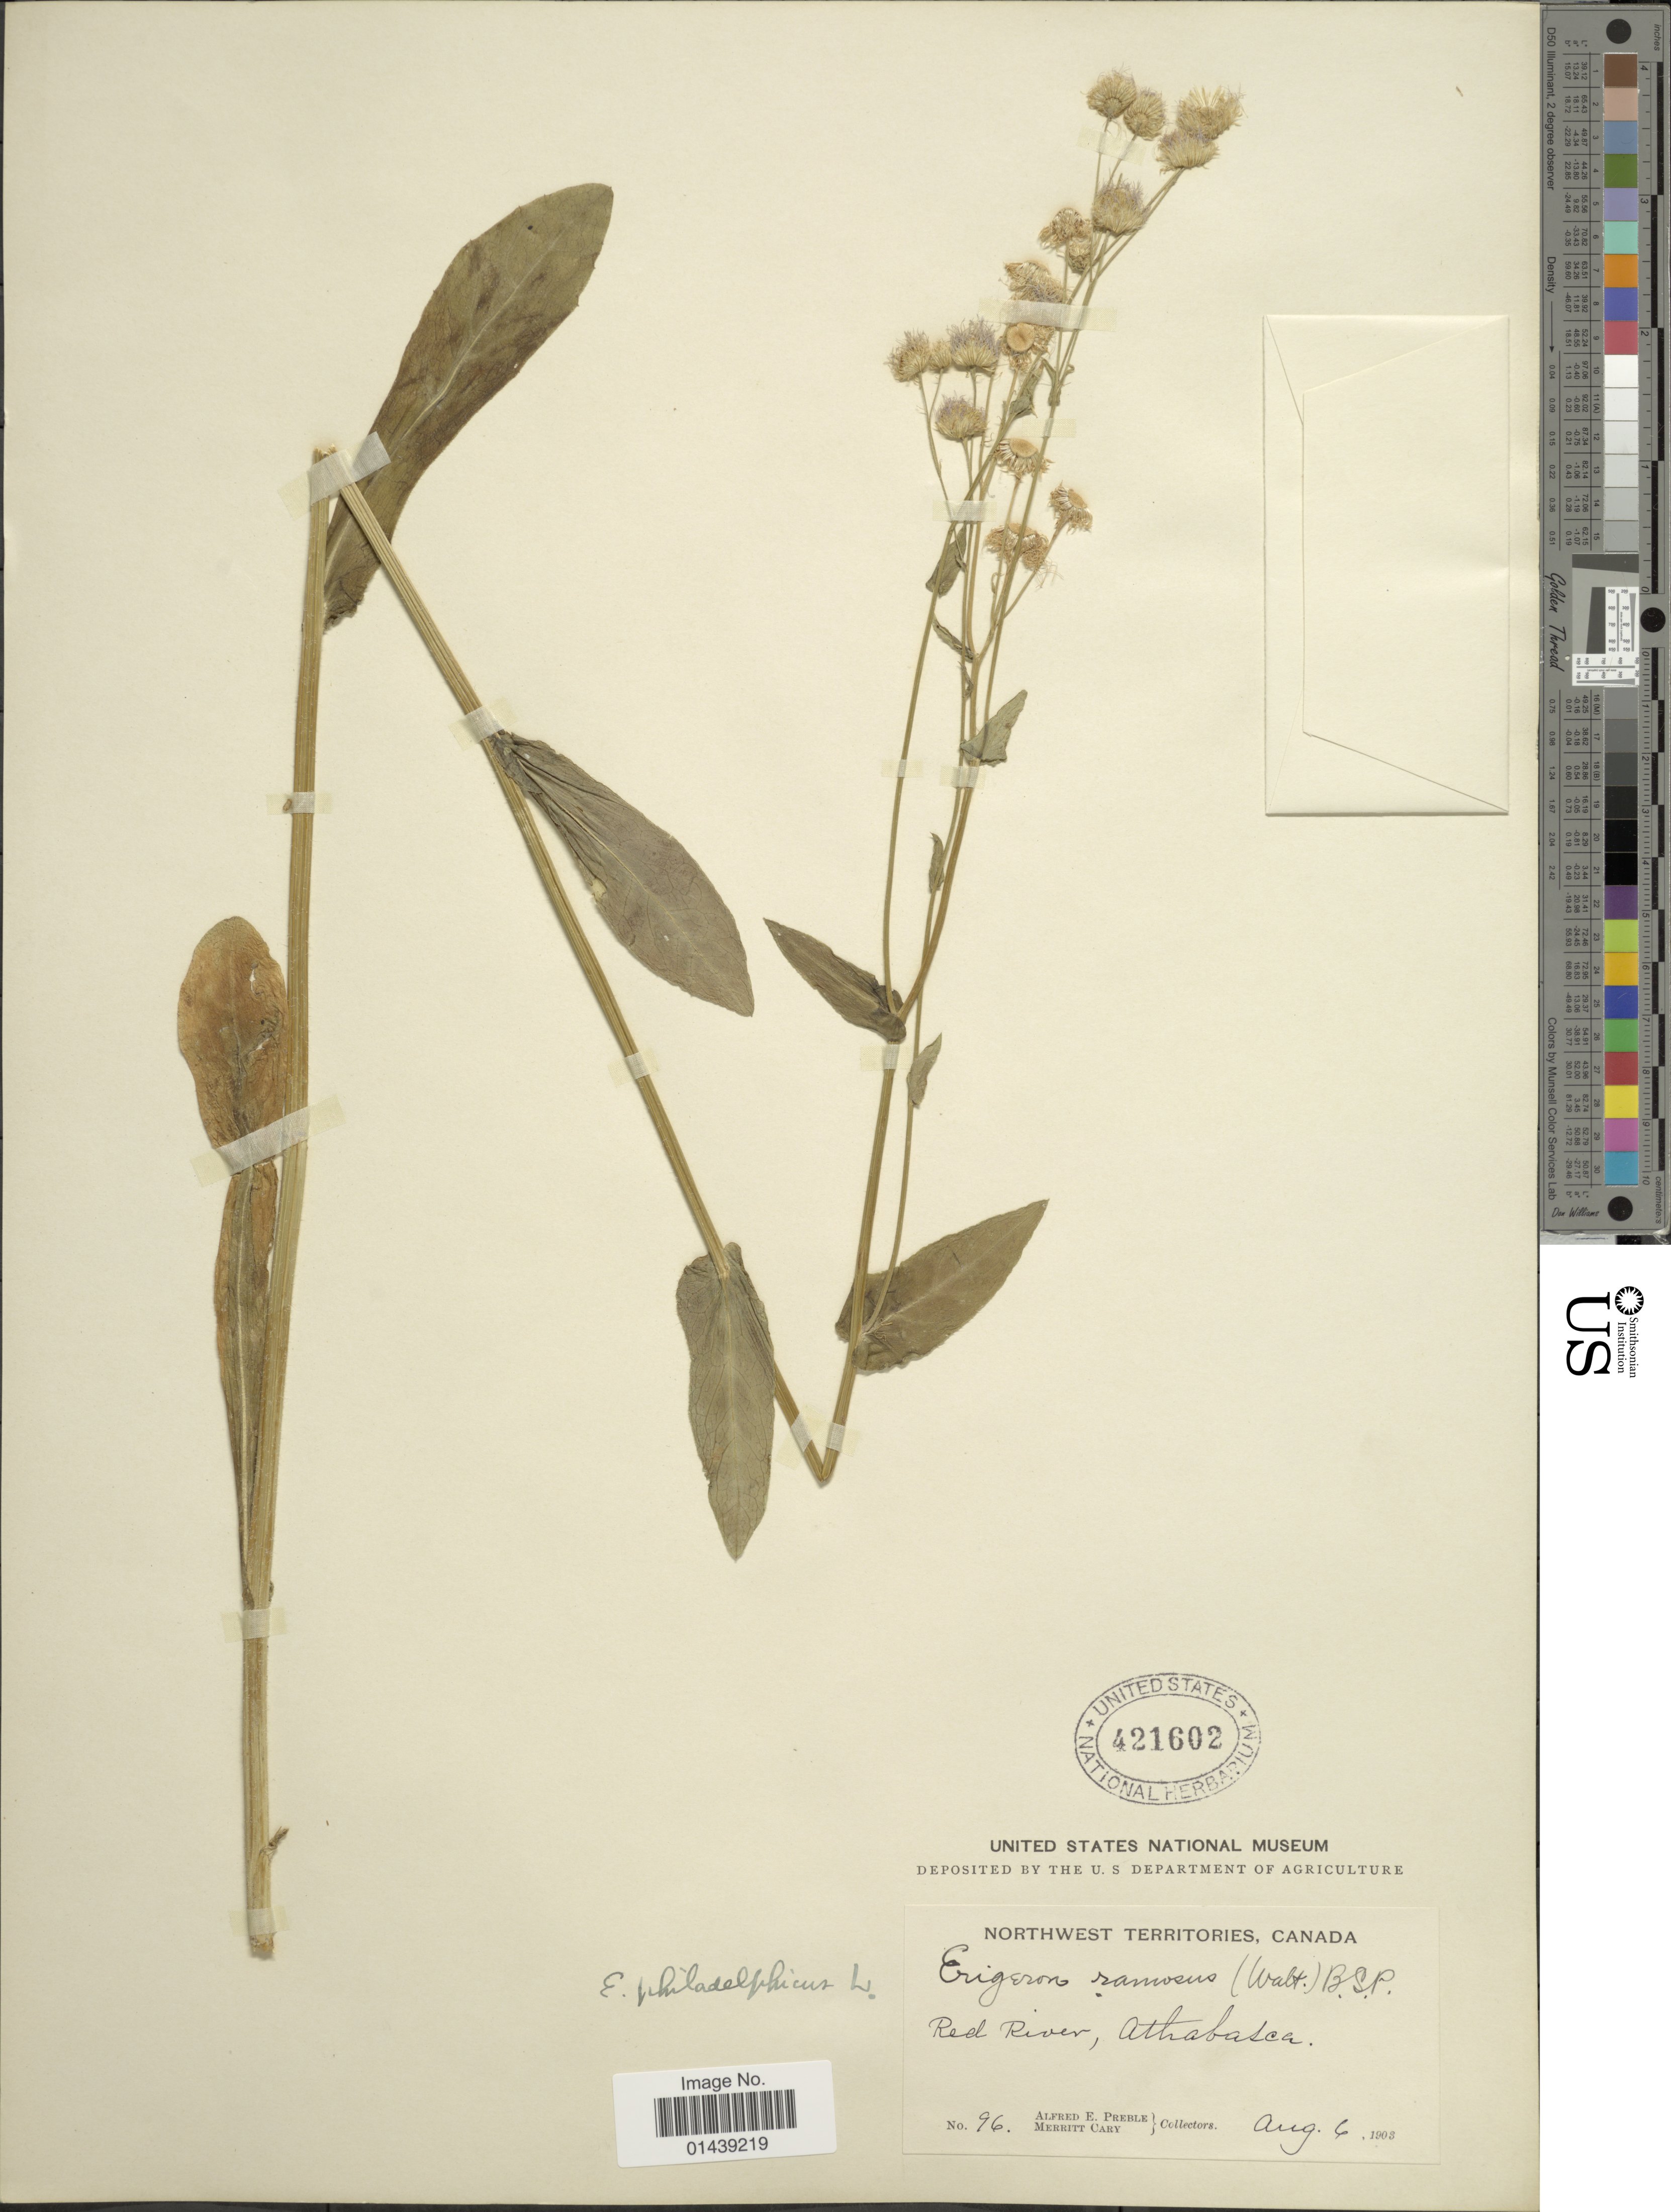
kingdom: Plantae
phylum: Tracheophyta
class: Magnoliopsida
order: Asterales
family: Asteraceae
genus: Erigeron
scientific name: Erigeron philadelphicus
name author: L.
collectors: A. Preble & M. Cary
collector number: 96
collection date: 1903-08-06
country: Canada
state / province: Northwest Territories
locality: Red River, Athabasca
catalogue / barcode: US 421602